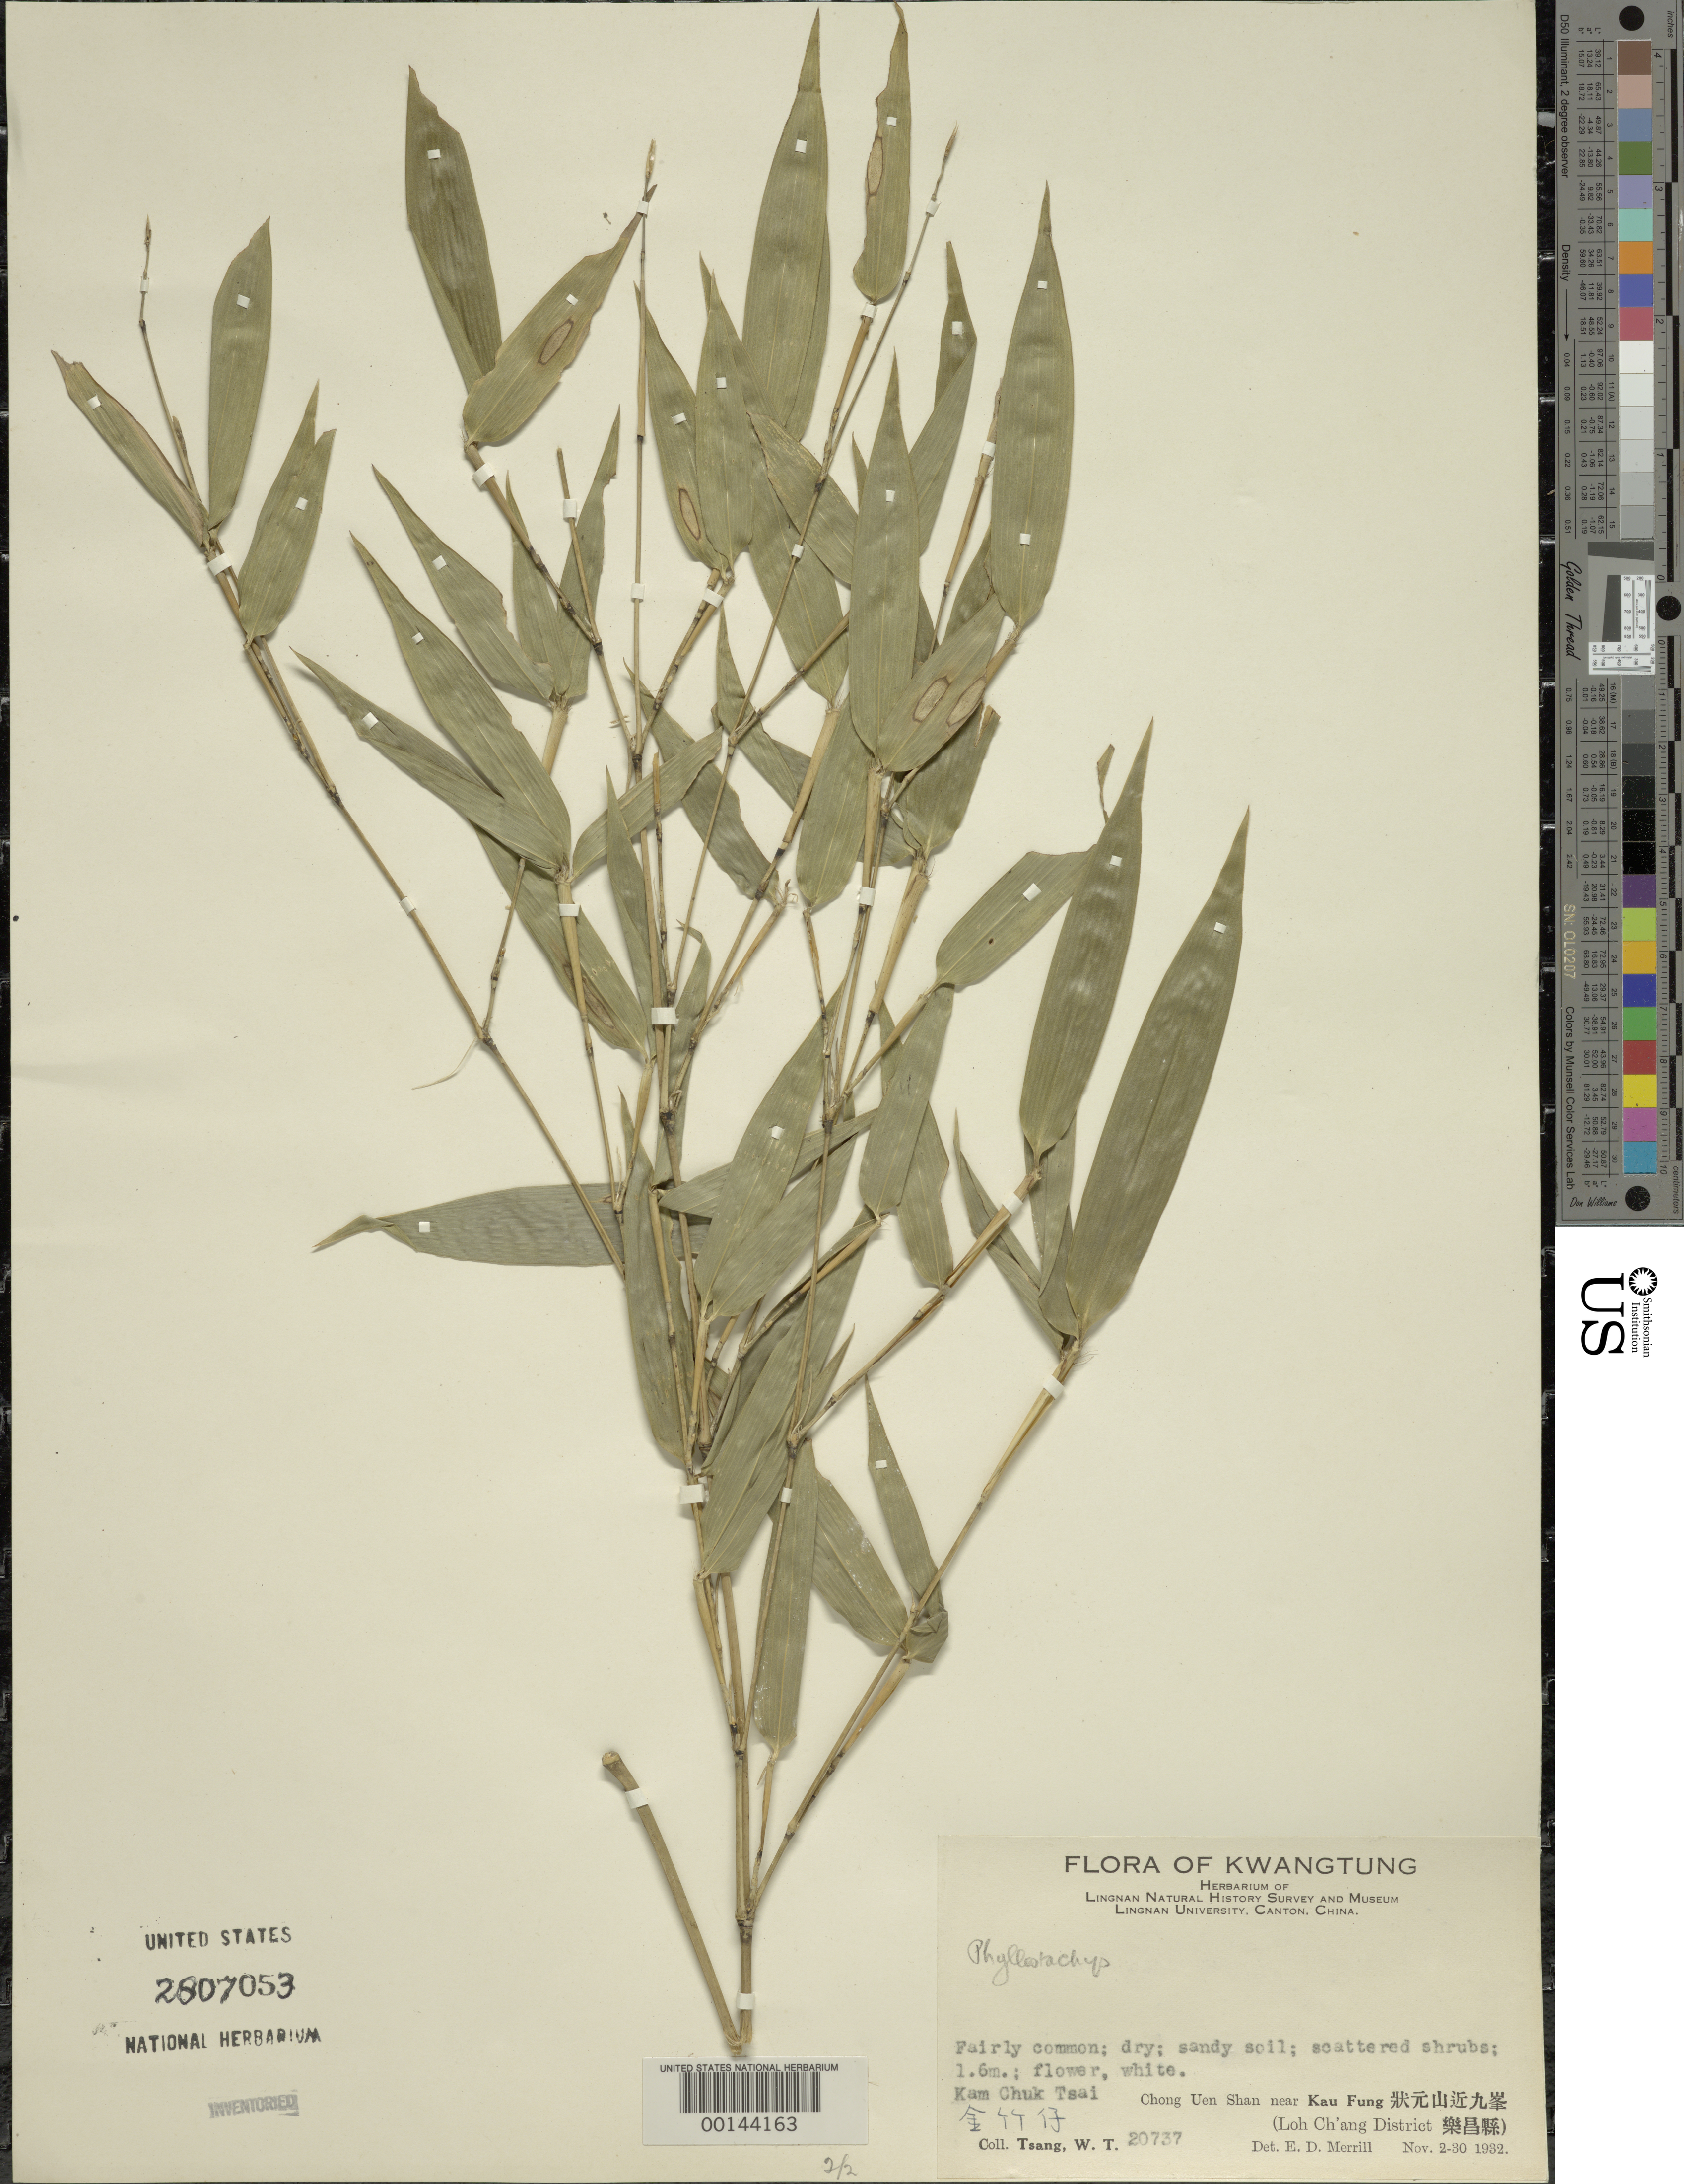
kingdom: Plantae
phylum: Tracheophyta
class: Liliopsida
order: Poales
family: Poaceae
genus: Phyllostachys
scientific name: Phyllostachys sp.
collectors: W. T. Tsang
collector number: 20737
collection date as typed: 02 Nov 1932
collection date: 1932-11-02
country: China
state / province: Guangdong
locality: Loh ch'ang, kau fung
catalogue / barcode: US 2807053